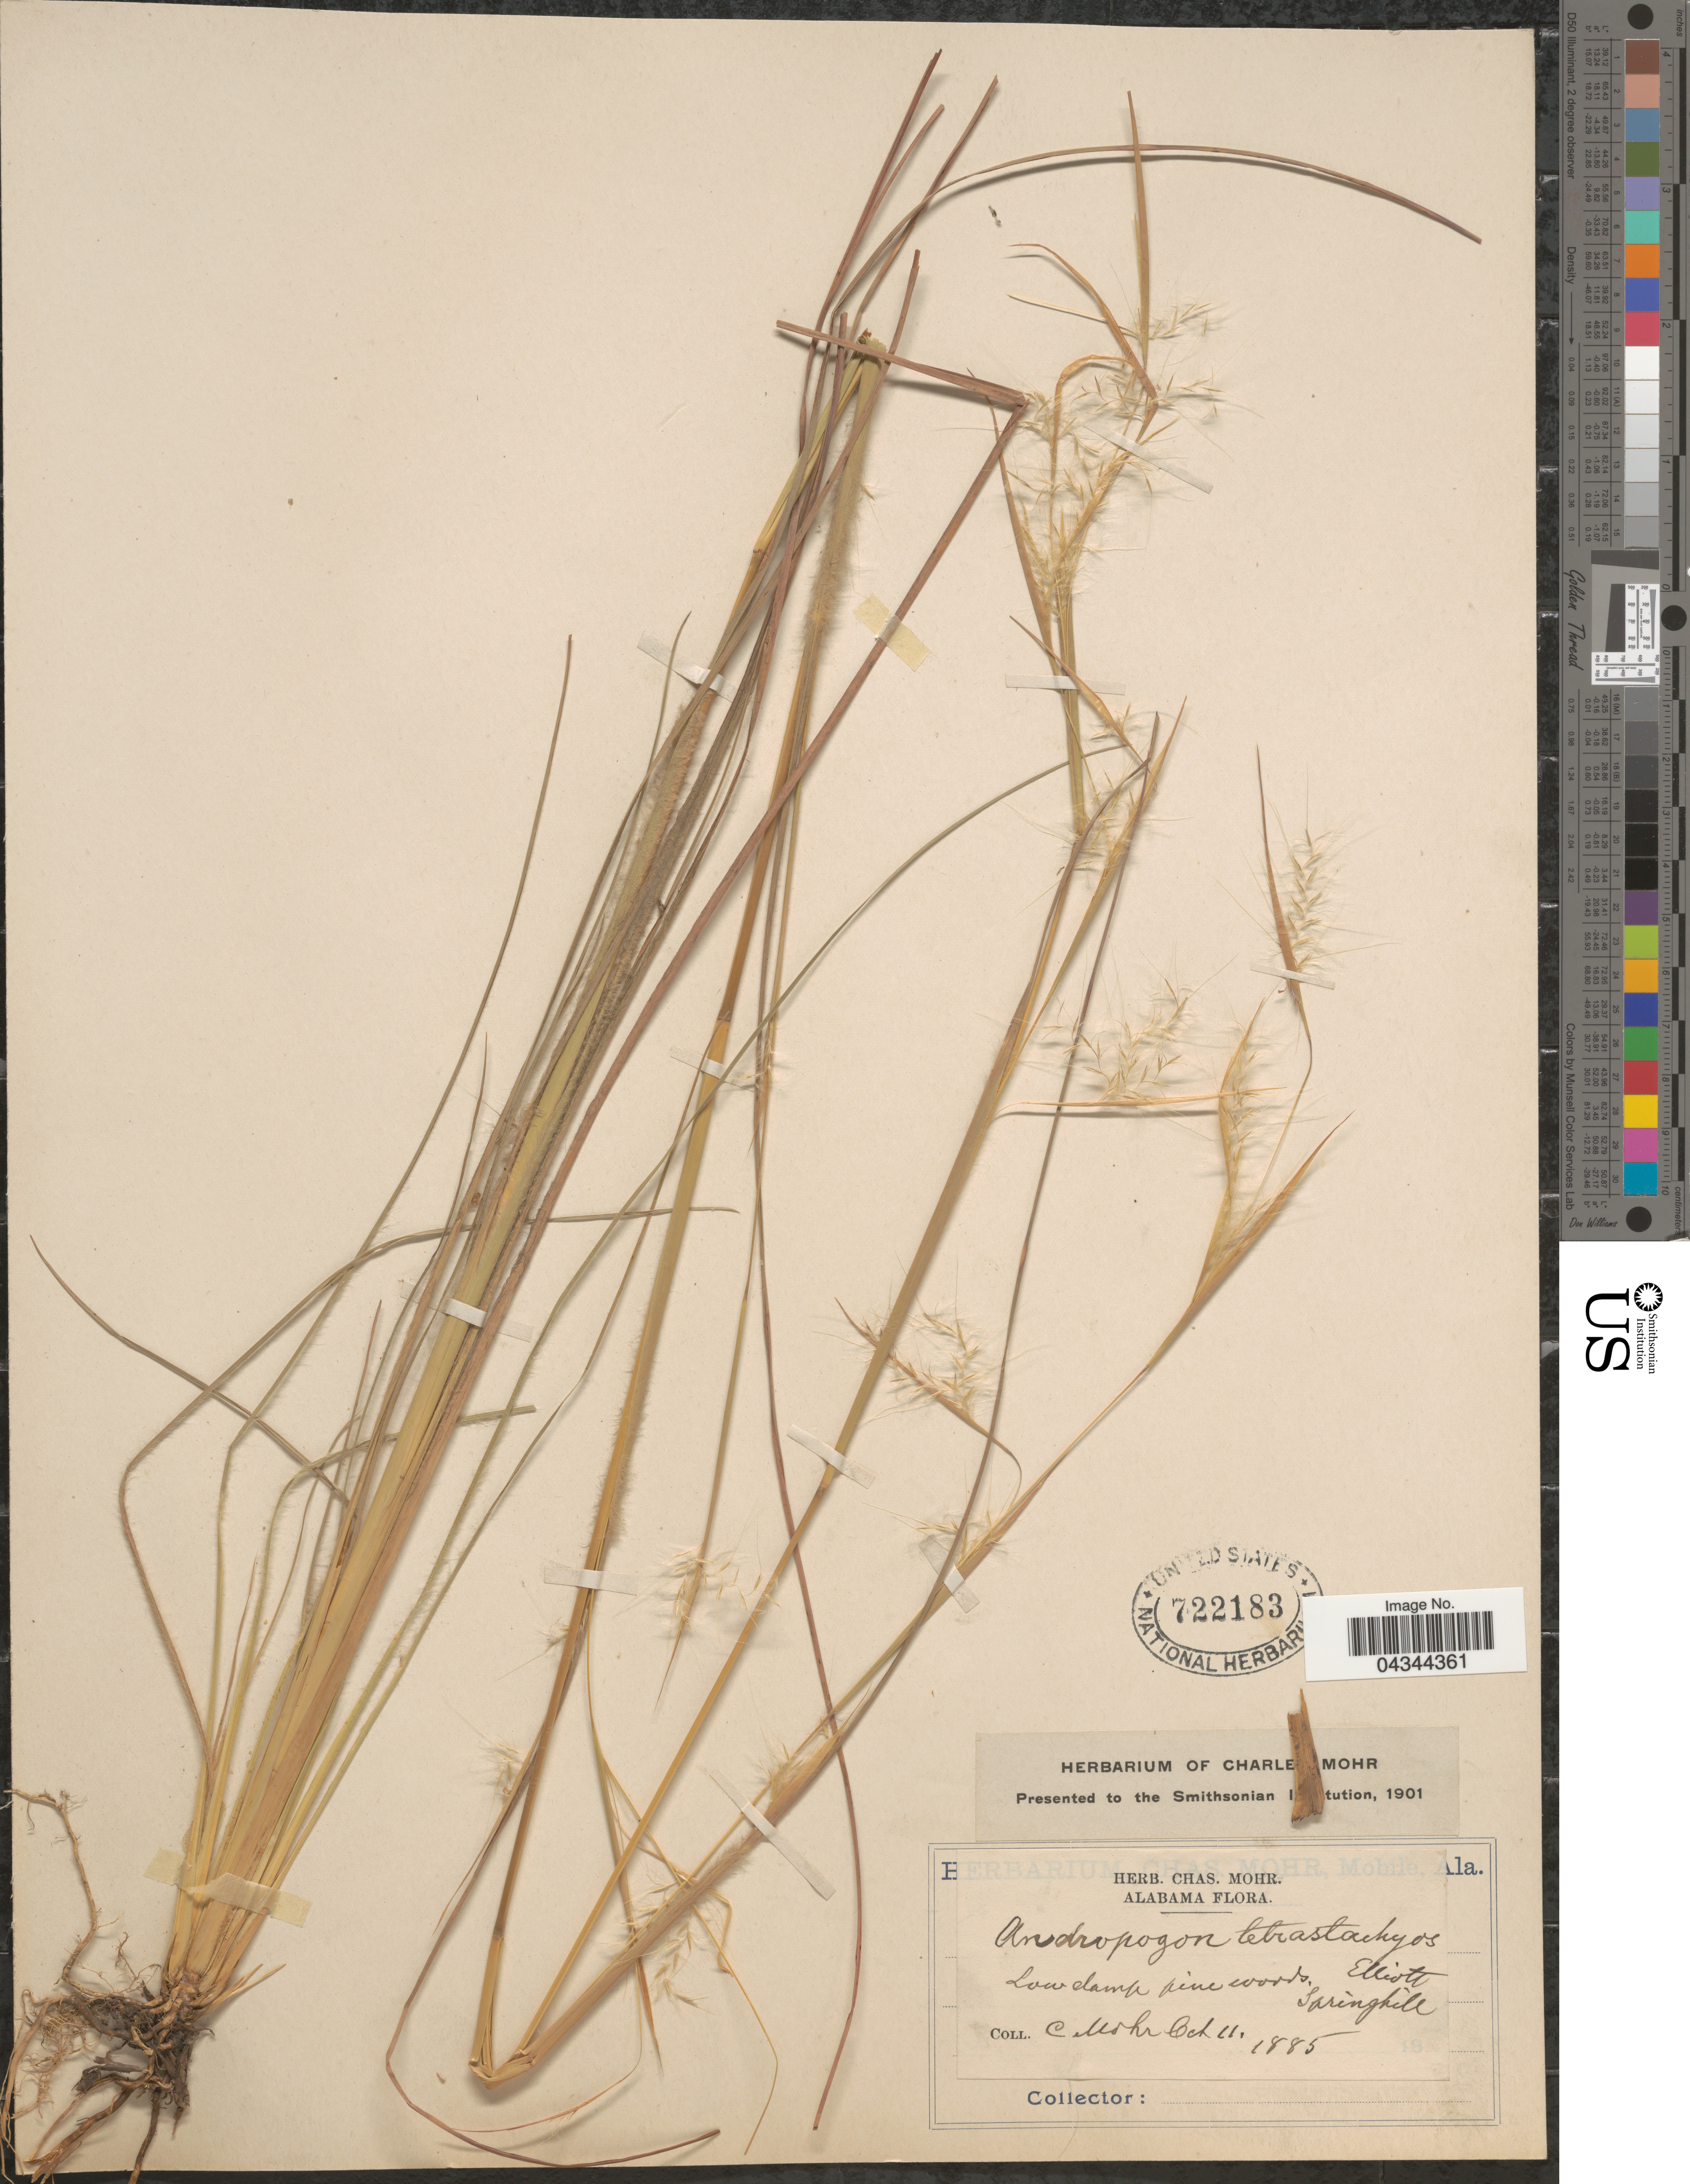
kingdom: Plantae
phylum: Tracheophyta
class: Liliopsida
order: Poales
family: Poaceae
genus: Andropogon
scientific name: Andropogon virginicus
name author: L.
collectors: ex herb. Charles Mohr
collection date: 1885-10-11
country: United States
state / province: Alabama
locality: Springhill.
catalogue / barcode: US 722183